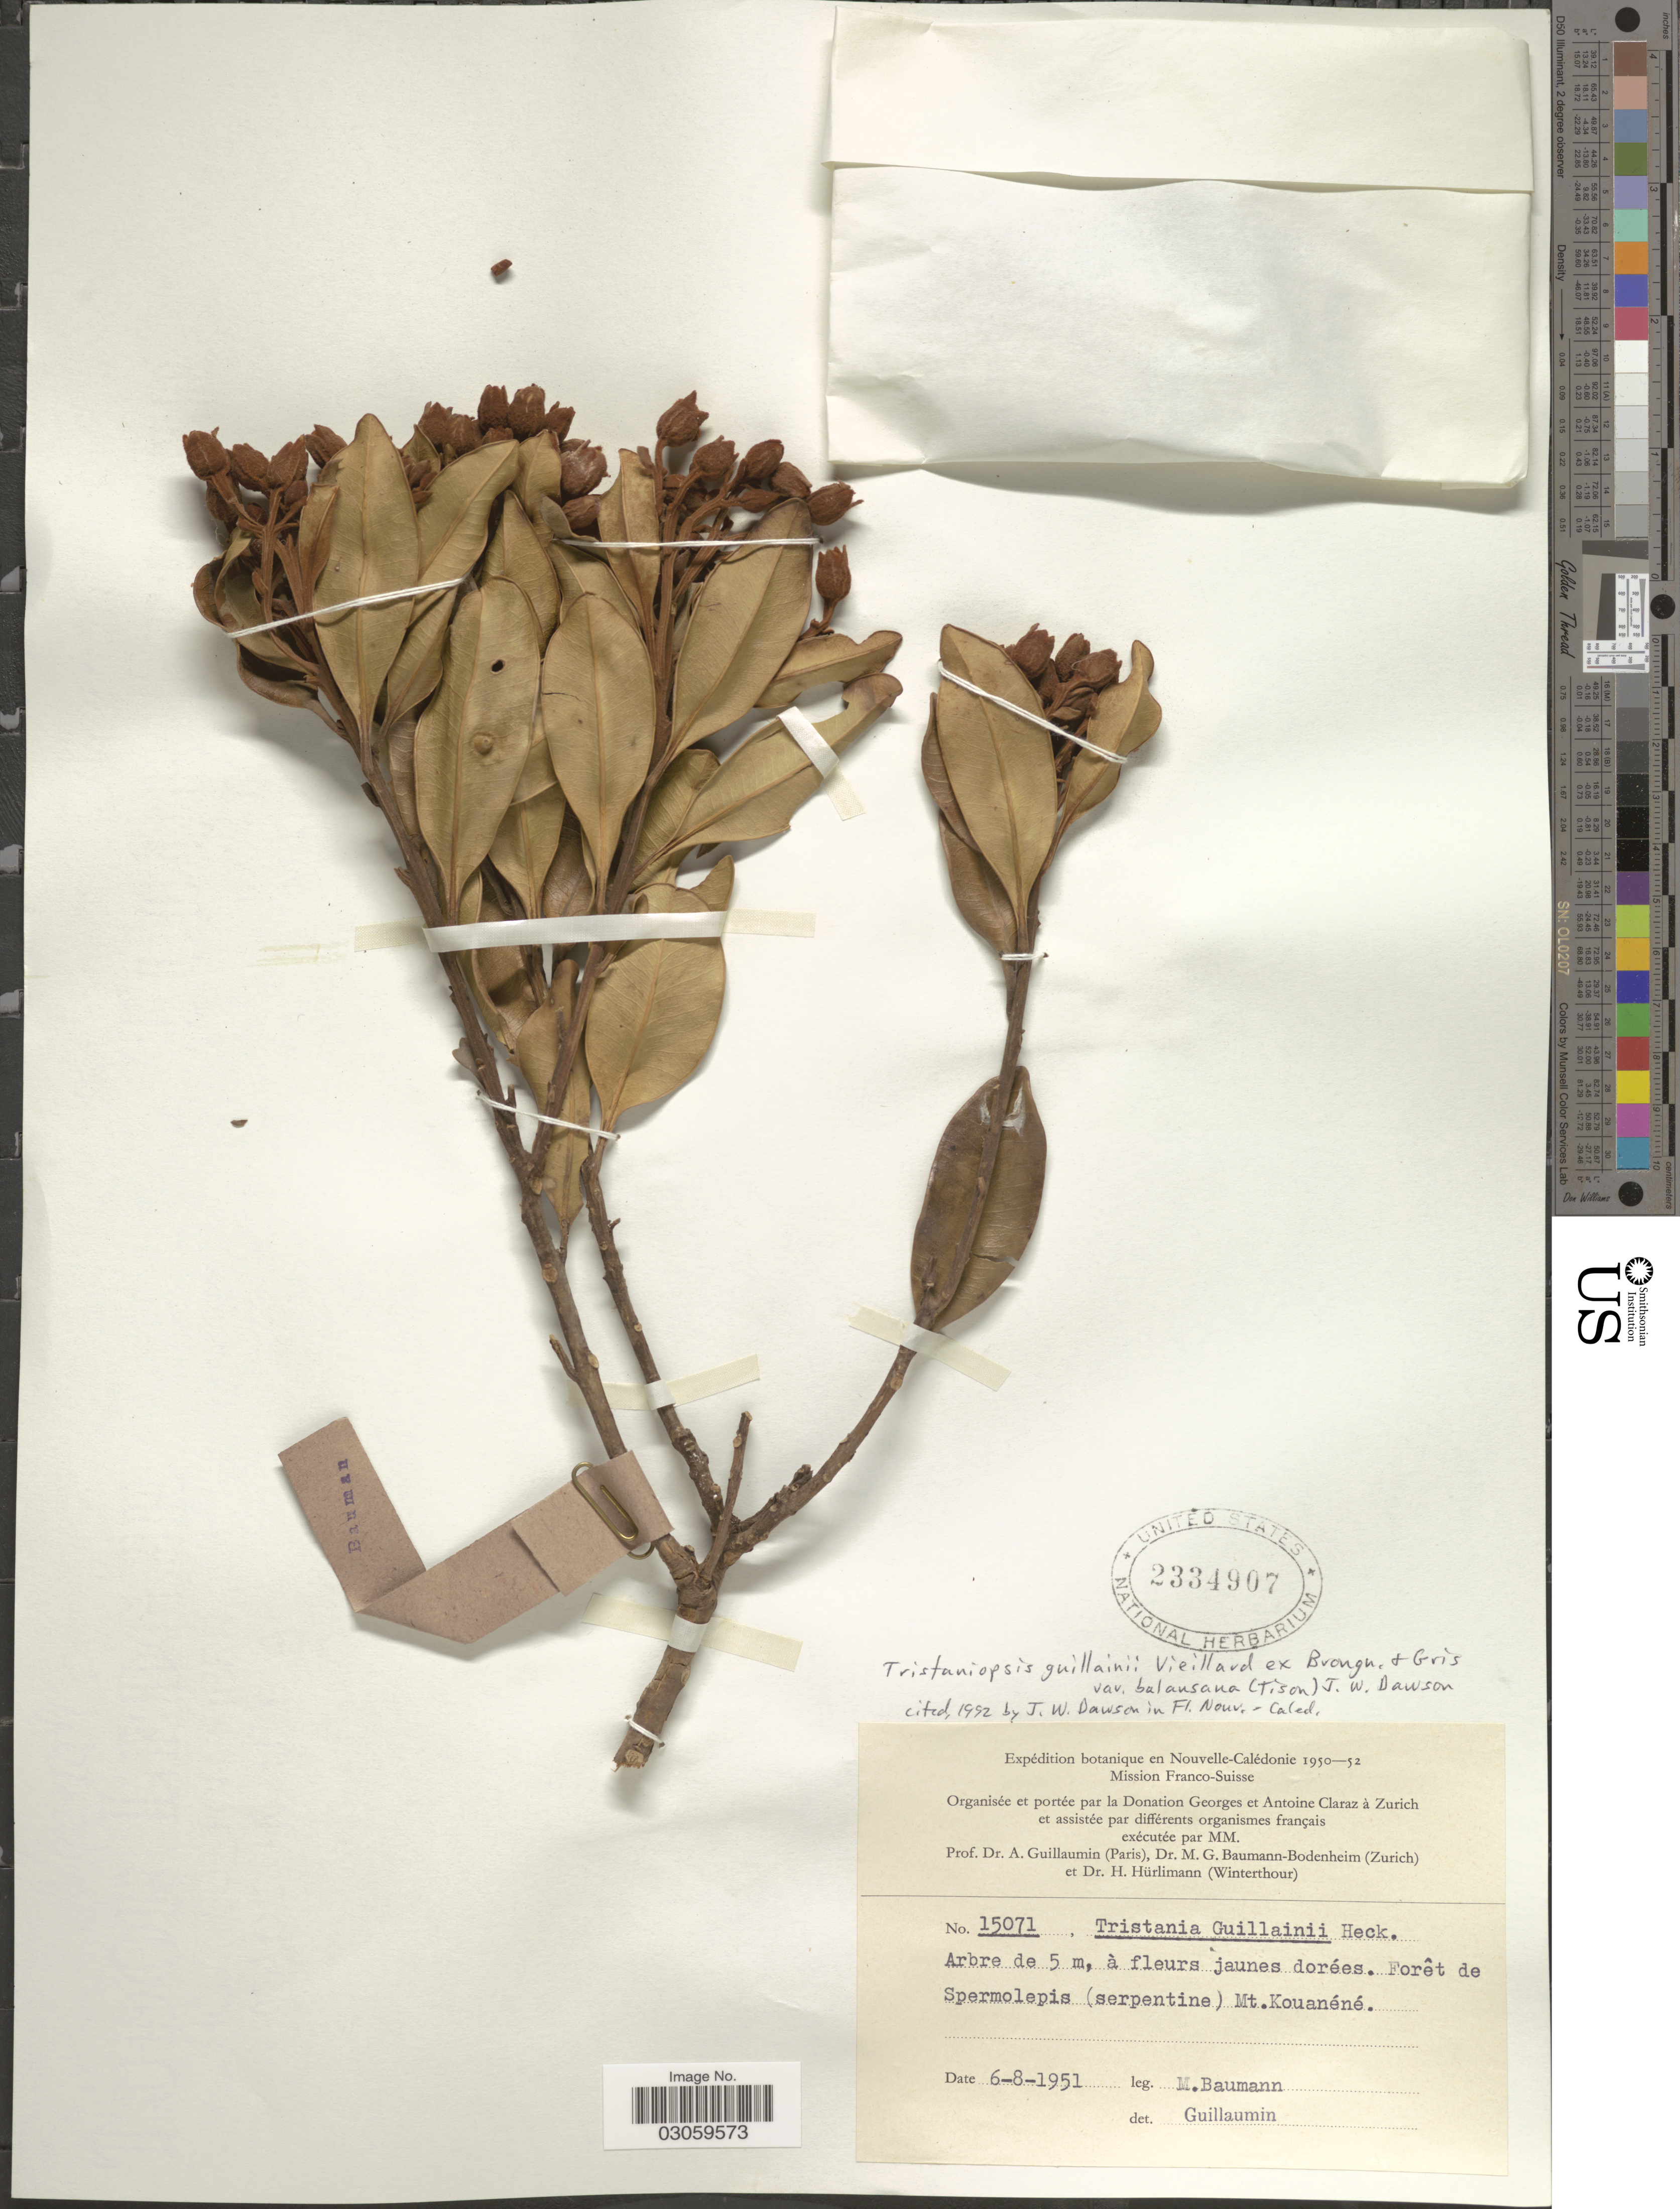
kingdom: Plantae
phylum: Tracheophyta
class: Magnoliopsida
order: Myrtales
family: Myrtaceae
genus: Tristaniopsis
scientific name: Tristaniopsis guillainii var. balansana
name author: (Tison) J.W. Dawson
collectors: M. G. Baumann-Bodenheim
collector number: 15071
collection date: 1951-08-06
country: New Caledonia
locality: Nouvelle-Calédonie. Forêt de Spermolepis (serpentine) Mt. Kouanéné.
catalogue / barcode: US 2334907